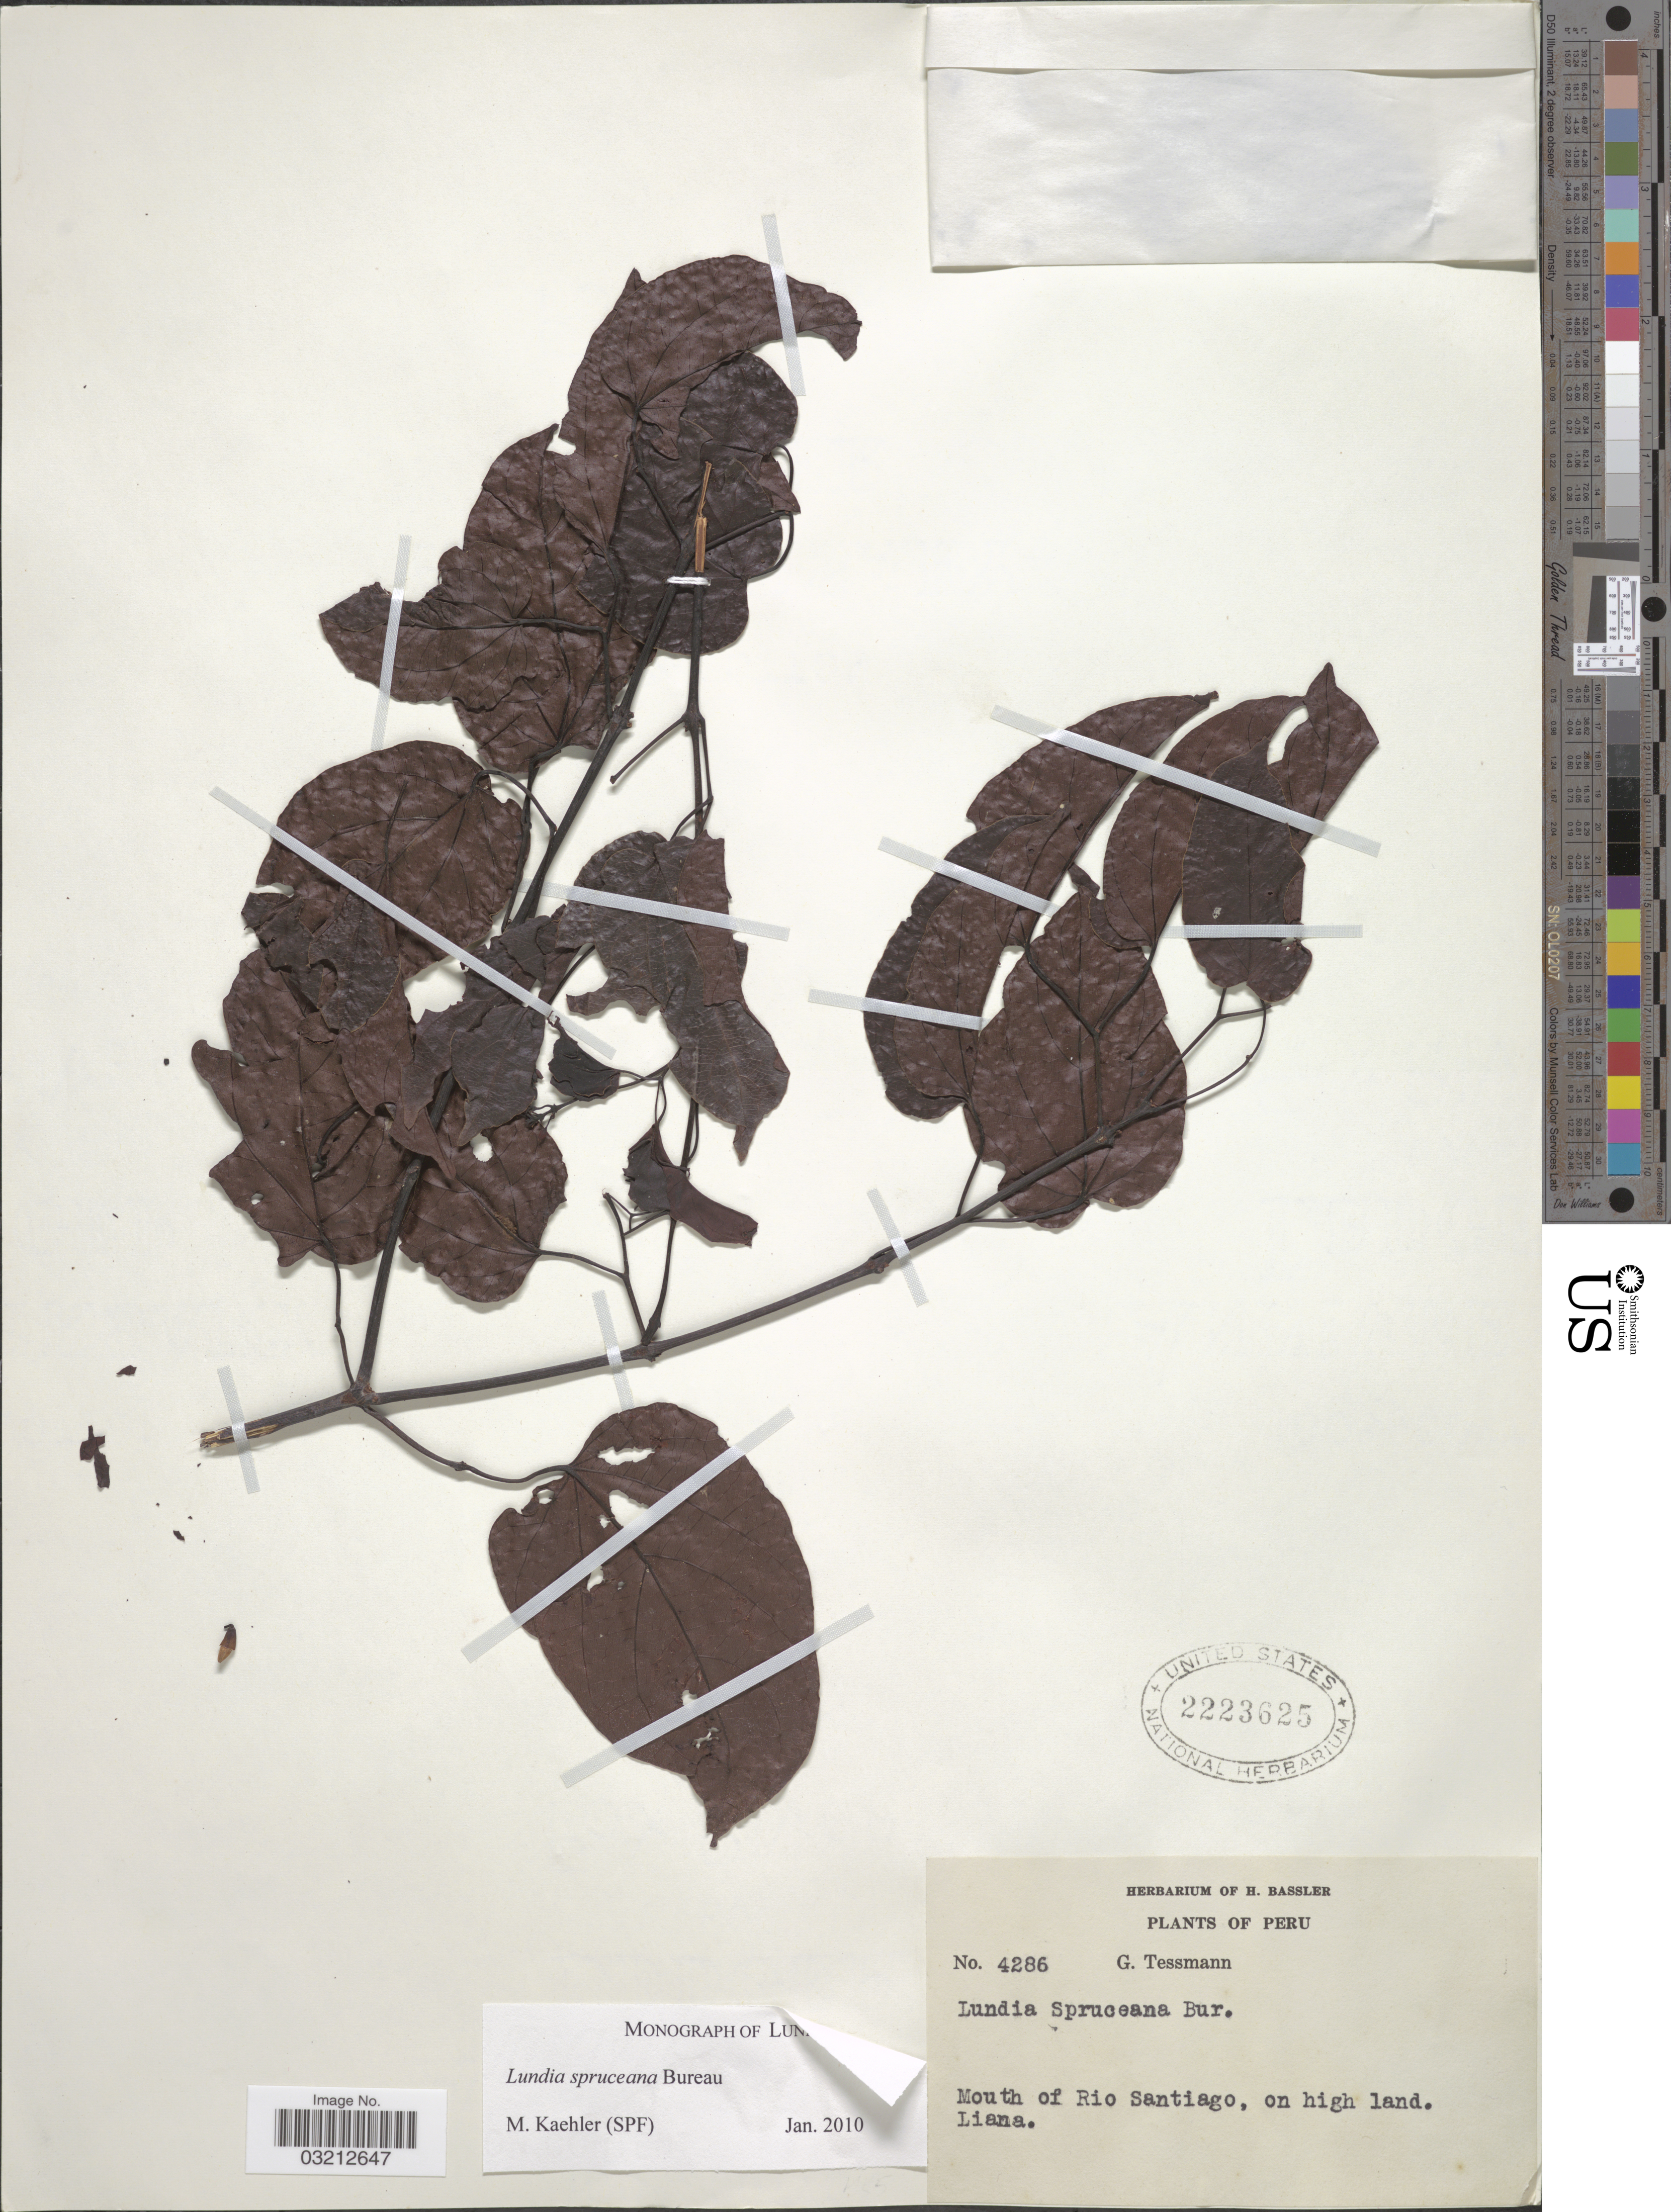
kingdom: Plantae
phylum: Tracheophyta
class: Magnoliopsida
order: Lamiales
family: Bignoniaceae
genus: Lundia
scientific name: Lundia spruceana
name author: Bureau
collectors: G. Tessmann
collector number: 4286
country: Peru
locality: Mouth of Rio Santiago, on high land.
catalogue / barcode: US 2223625